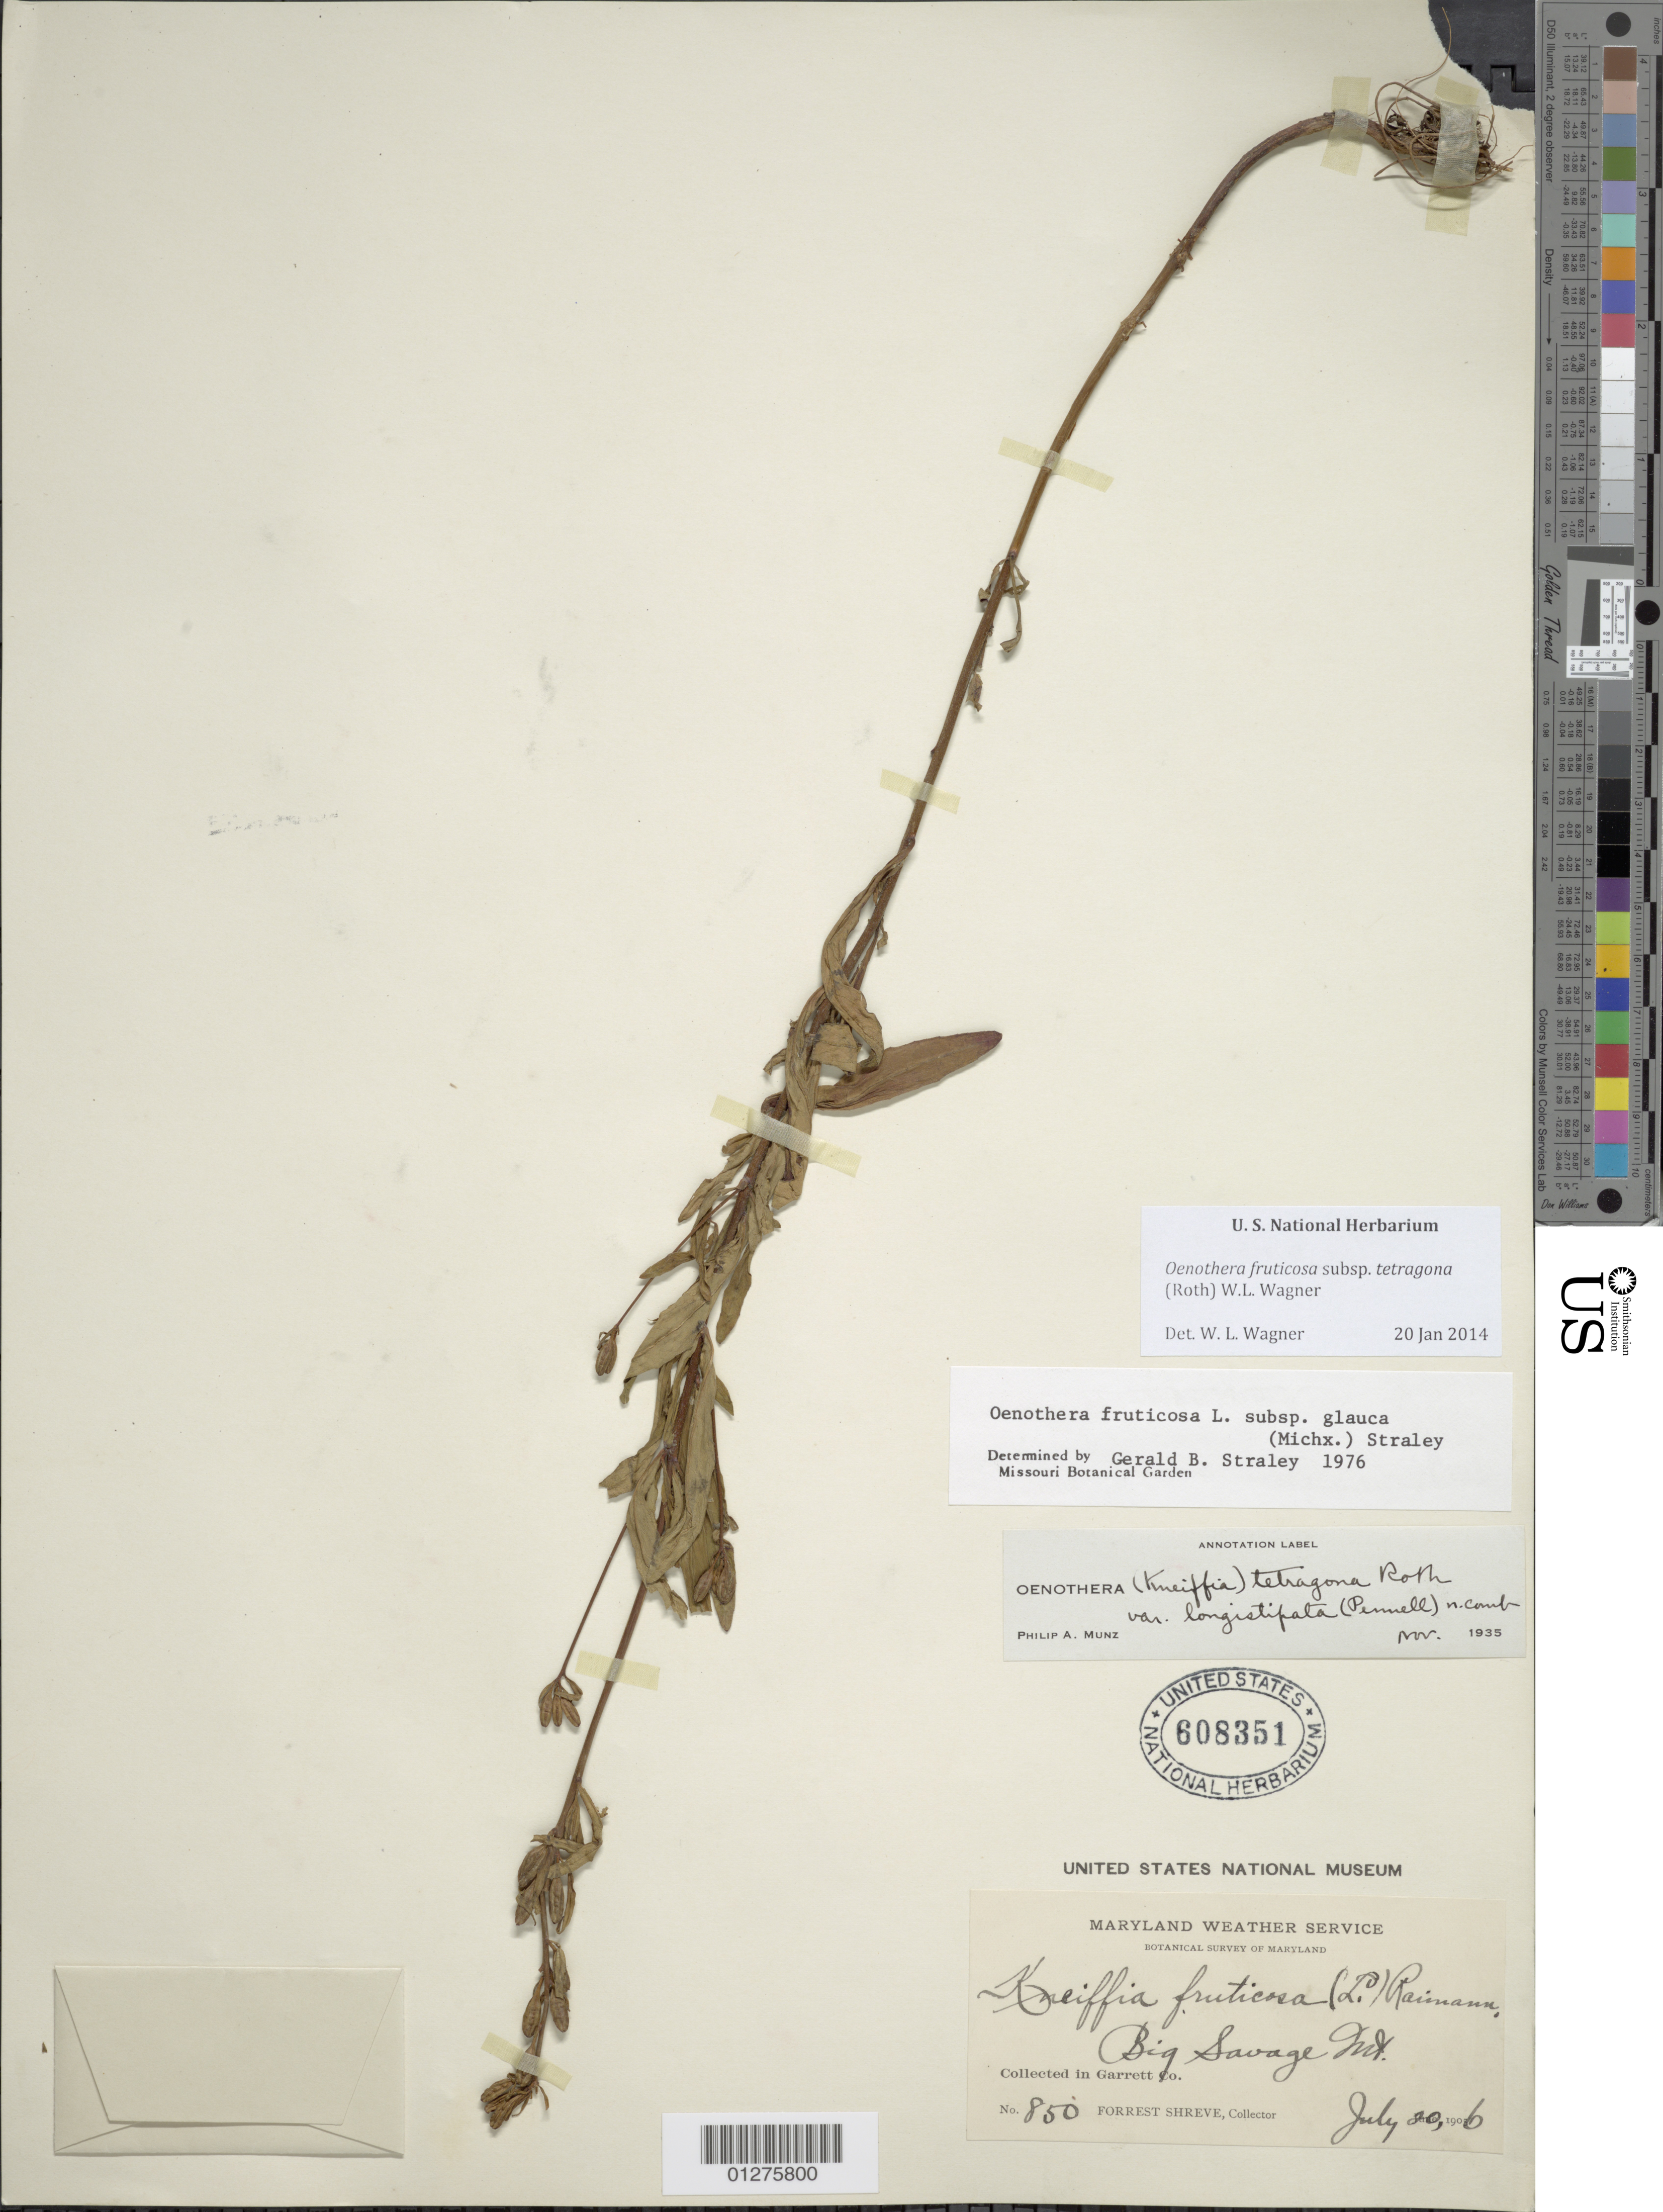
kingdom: Plantae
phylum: Tracheophyta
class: Magnoliopsida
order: Myrtales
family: Onagraceae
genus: Oenothera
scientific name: Oenothera fruticosa subsp. tetragona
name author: (Roth) W.L. Wagner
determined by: Wagner, W. L., (BOT), Smithsonian Institution - National Museum of Natural History (UNITED STATES)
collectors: F. Shreve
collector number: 850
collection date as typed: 20 Jul 1906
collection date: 1906-07-20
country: United States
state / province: Maryland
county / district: Garrett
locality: Big Savage Mt.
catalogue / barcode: US 608351